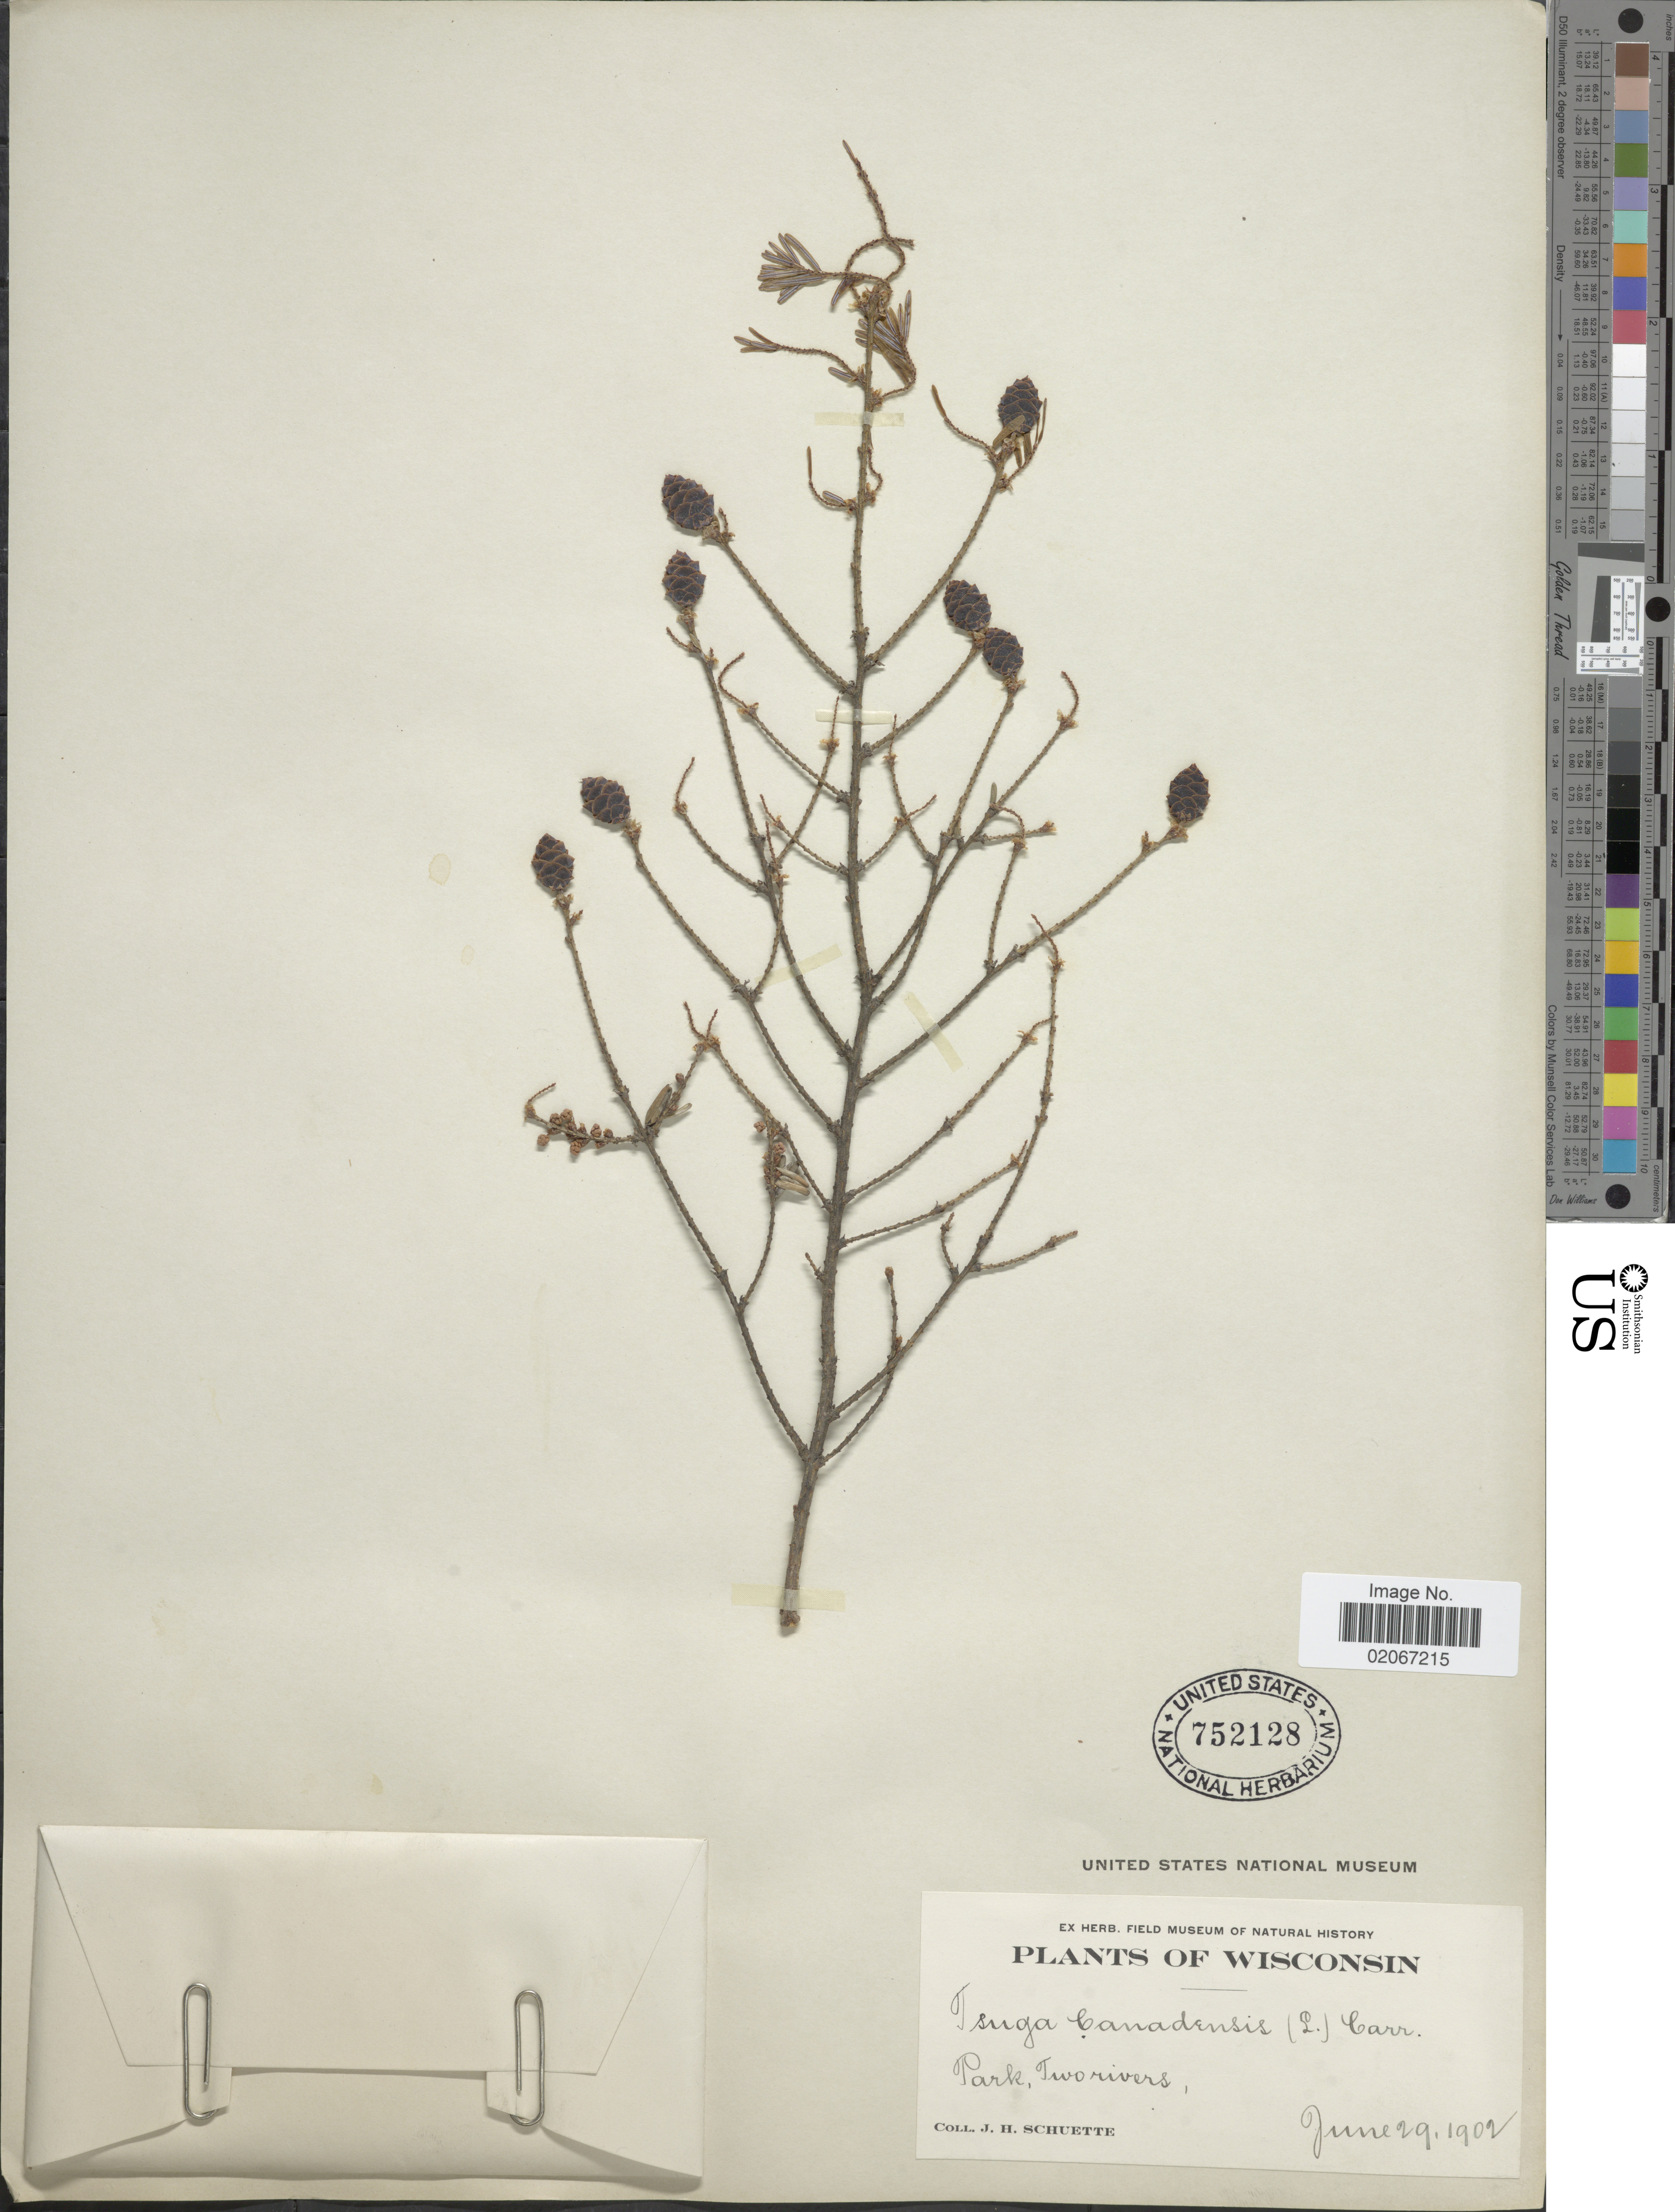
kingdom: Plantae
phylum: Tracheophyta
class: Pinopsida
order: Pinales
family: Pinaceae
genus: Tsuga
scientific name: Tsuga canadensis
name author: (L.) Carrière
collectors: J. H. Schuette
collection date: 1902-06-29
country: United States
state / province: Wisconsin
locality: Park, Two rivers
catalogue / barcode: US 752128